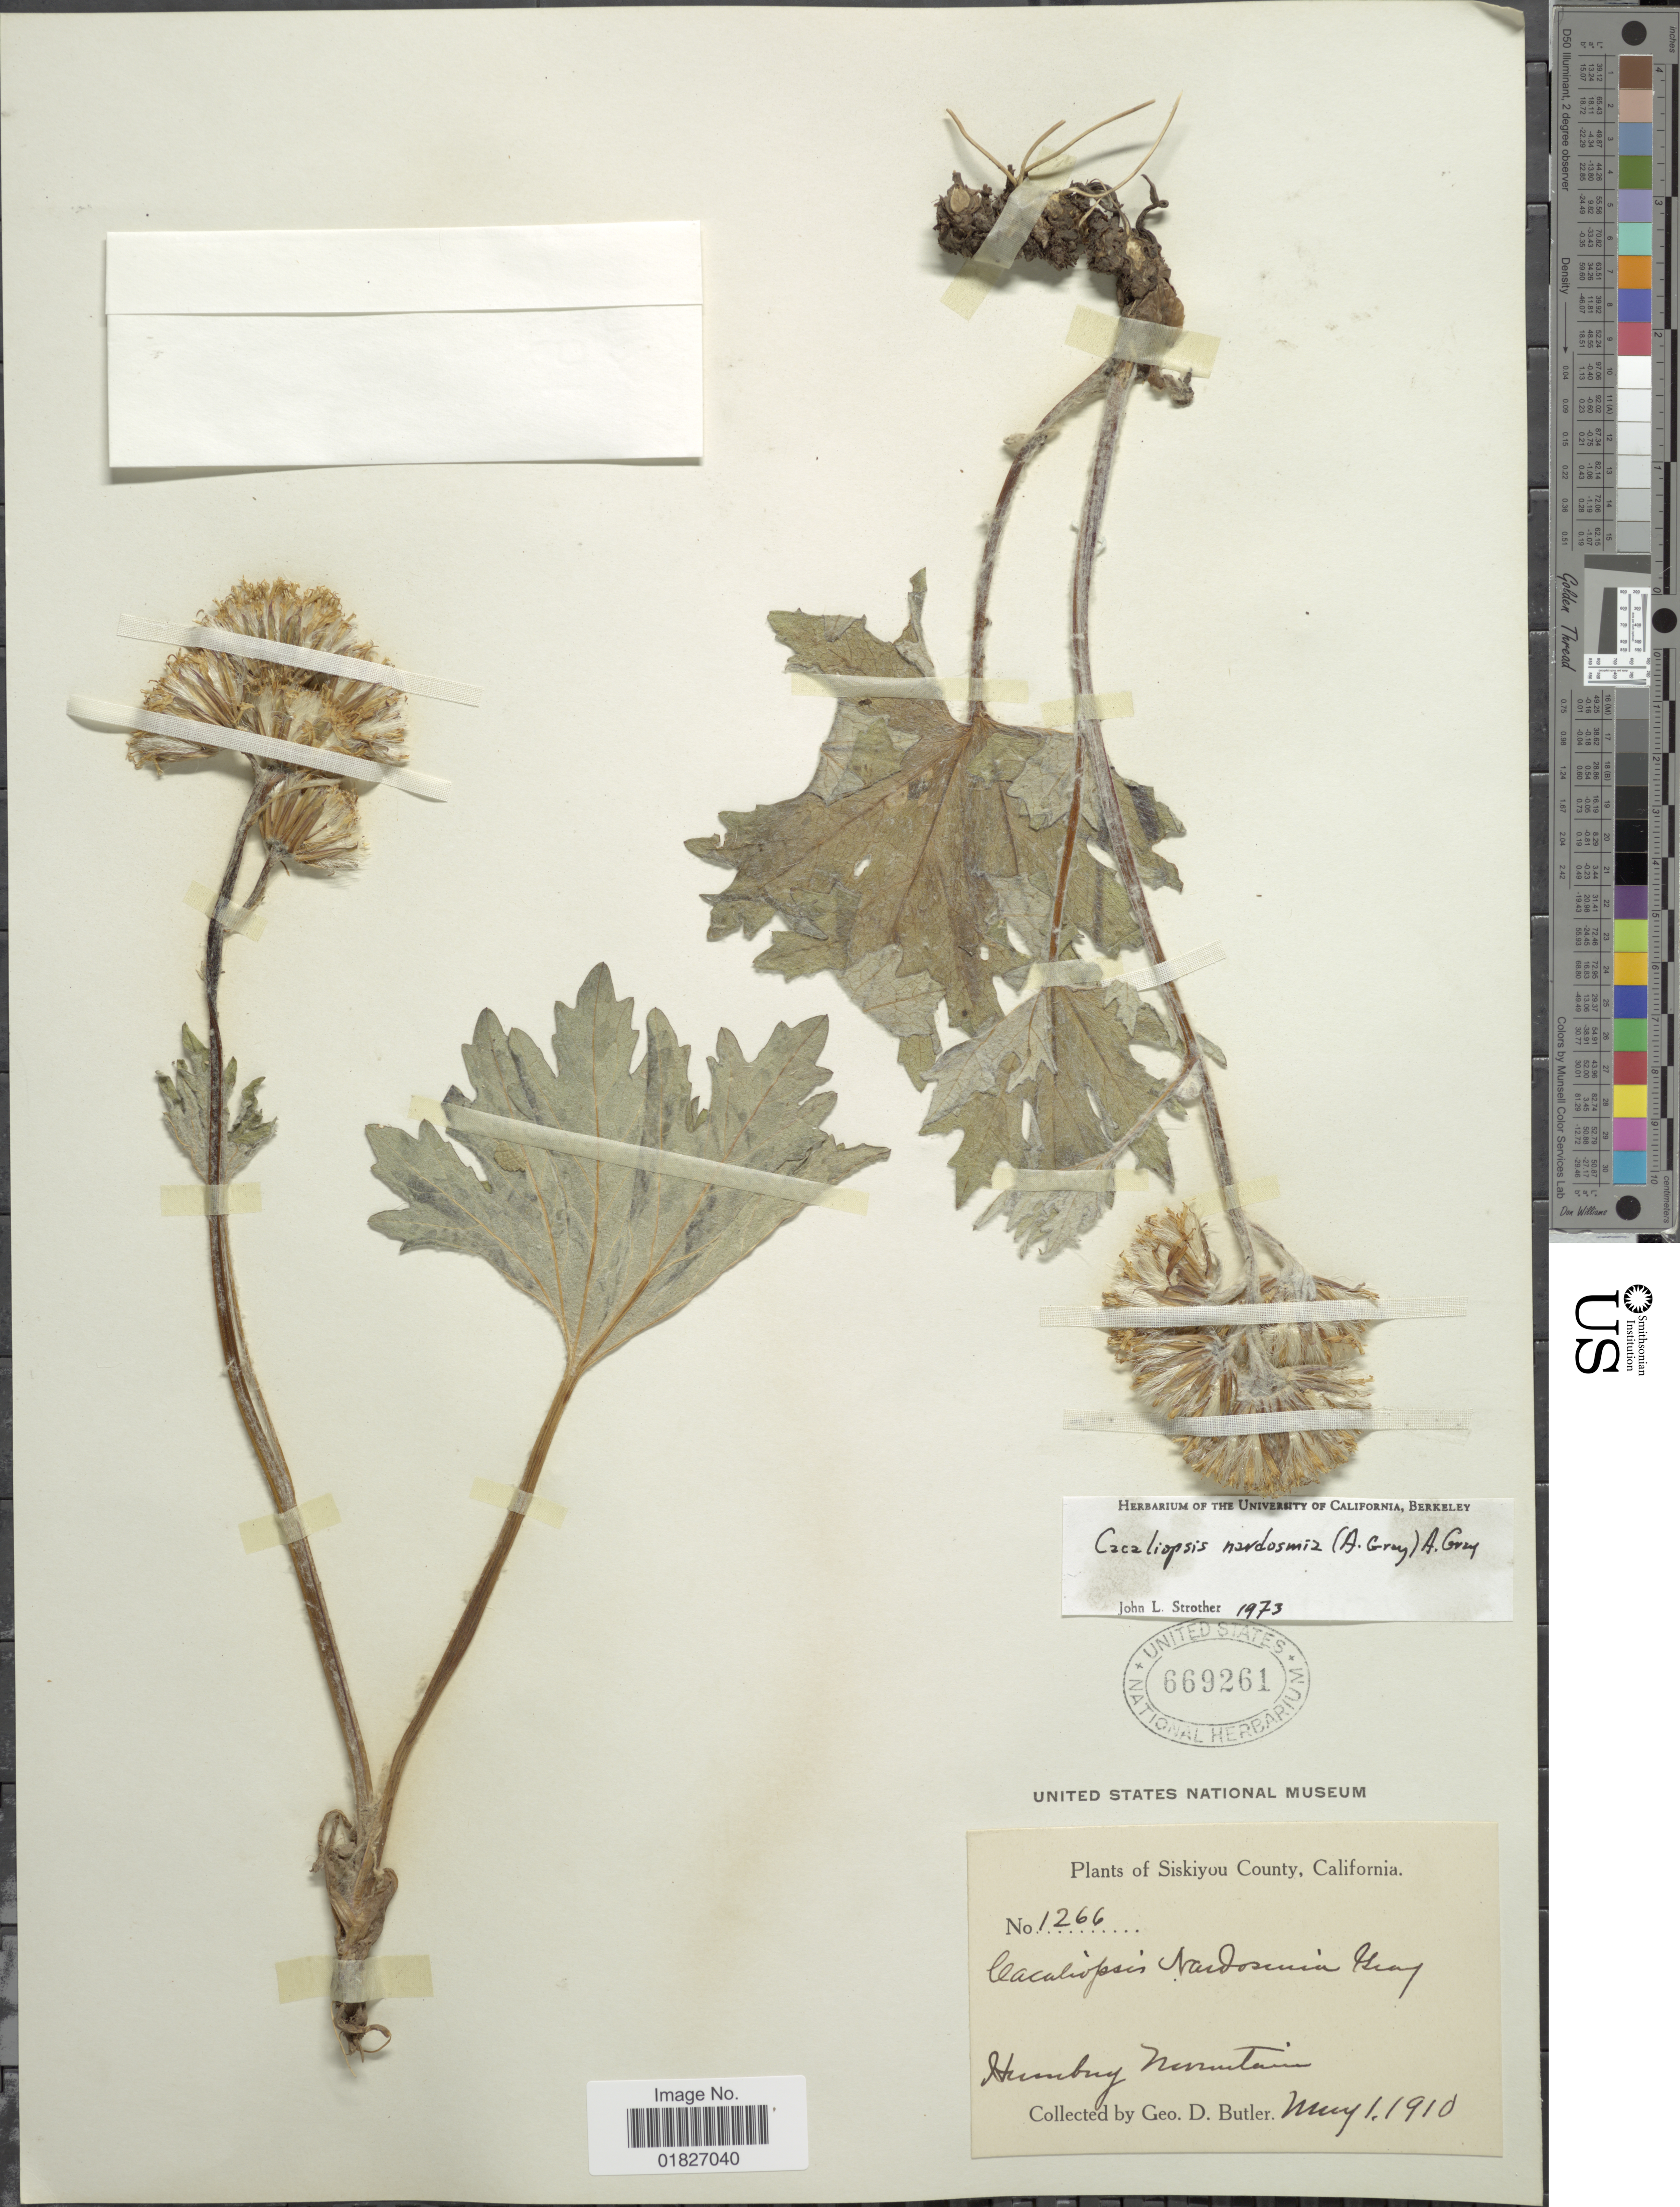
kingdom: Plantae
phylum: Tracheophyta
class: Magnoliopsida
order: Asterales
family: Asteraceae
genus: Cacaliopsis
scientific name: Cacaliopsis nardosmia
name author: A. Gray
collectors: G. D. Butler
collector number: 1266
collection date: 1910-05-01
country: United States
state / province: California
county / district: Siskiyou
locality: Siskiyou County, Humbug Mountains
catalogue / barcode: US 669261